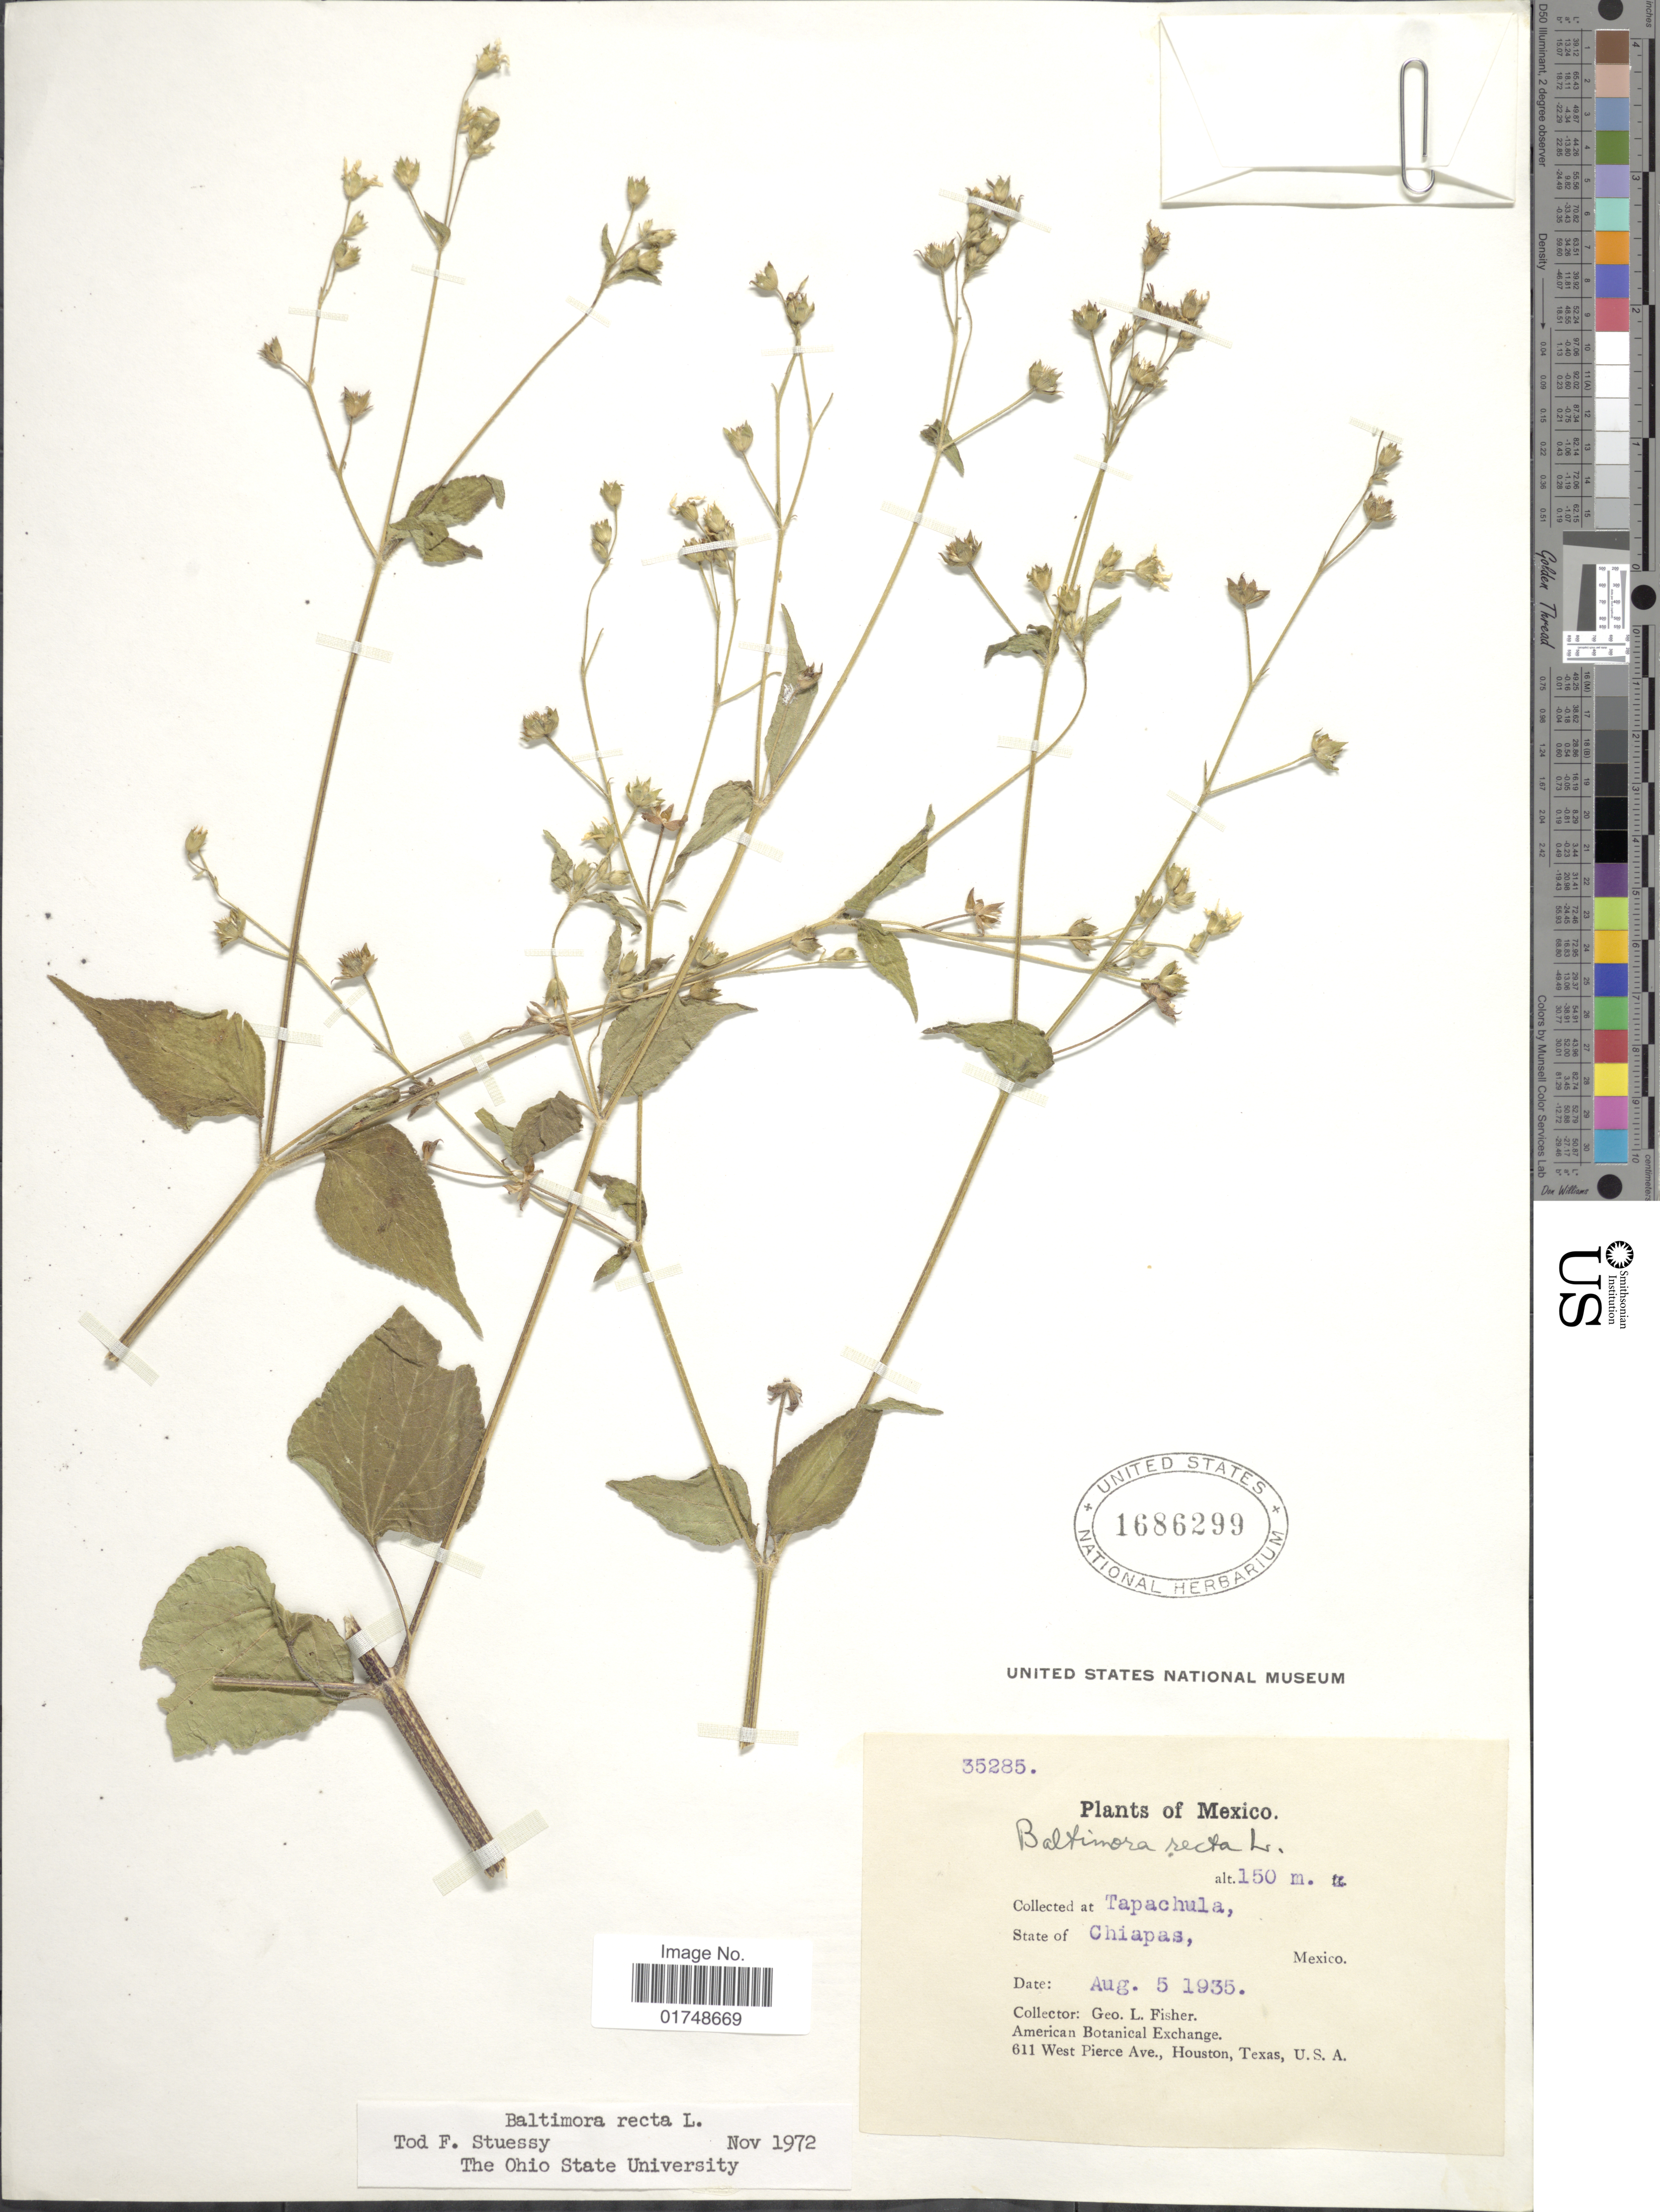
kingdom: Plantae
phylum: Tracheophyta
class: Magnoliopsida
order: Asterales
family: Asteraceae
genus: Baltimora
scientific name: Baltimora recta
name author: L.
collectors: G. L. Fisher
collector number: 35285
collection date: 1935-08-05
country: Mexico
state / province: Chiapas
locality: Tapachula. State of Chiapas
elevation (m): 150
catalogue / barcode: US 1686299